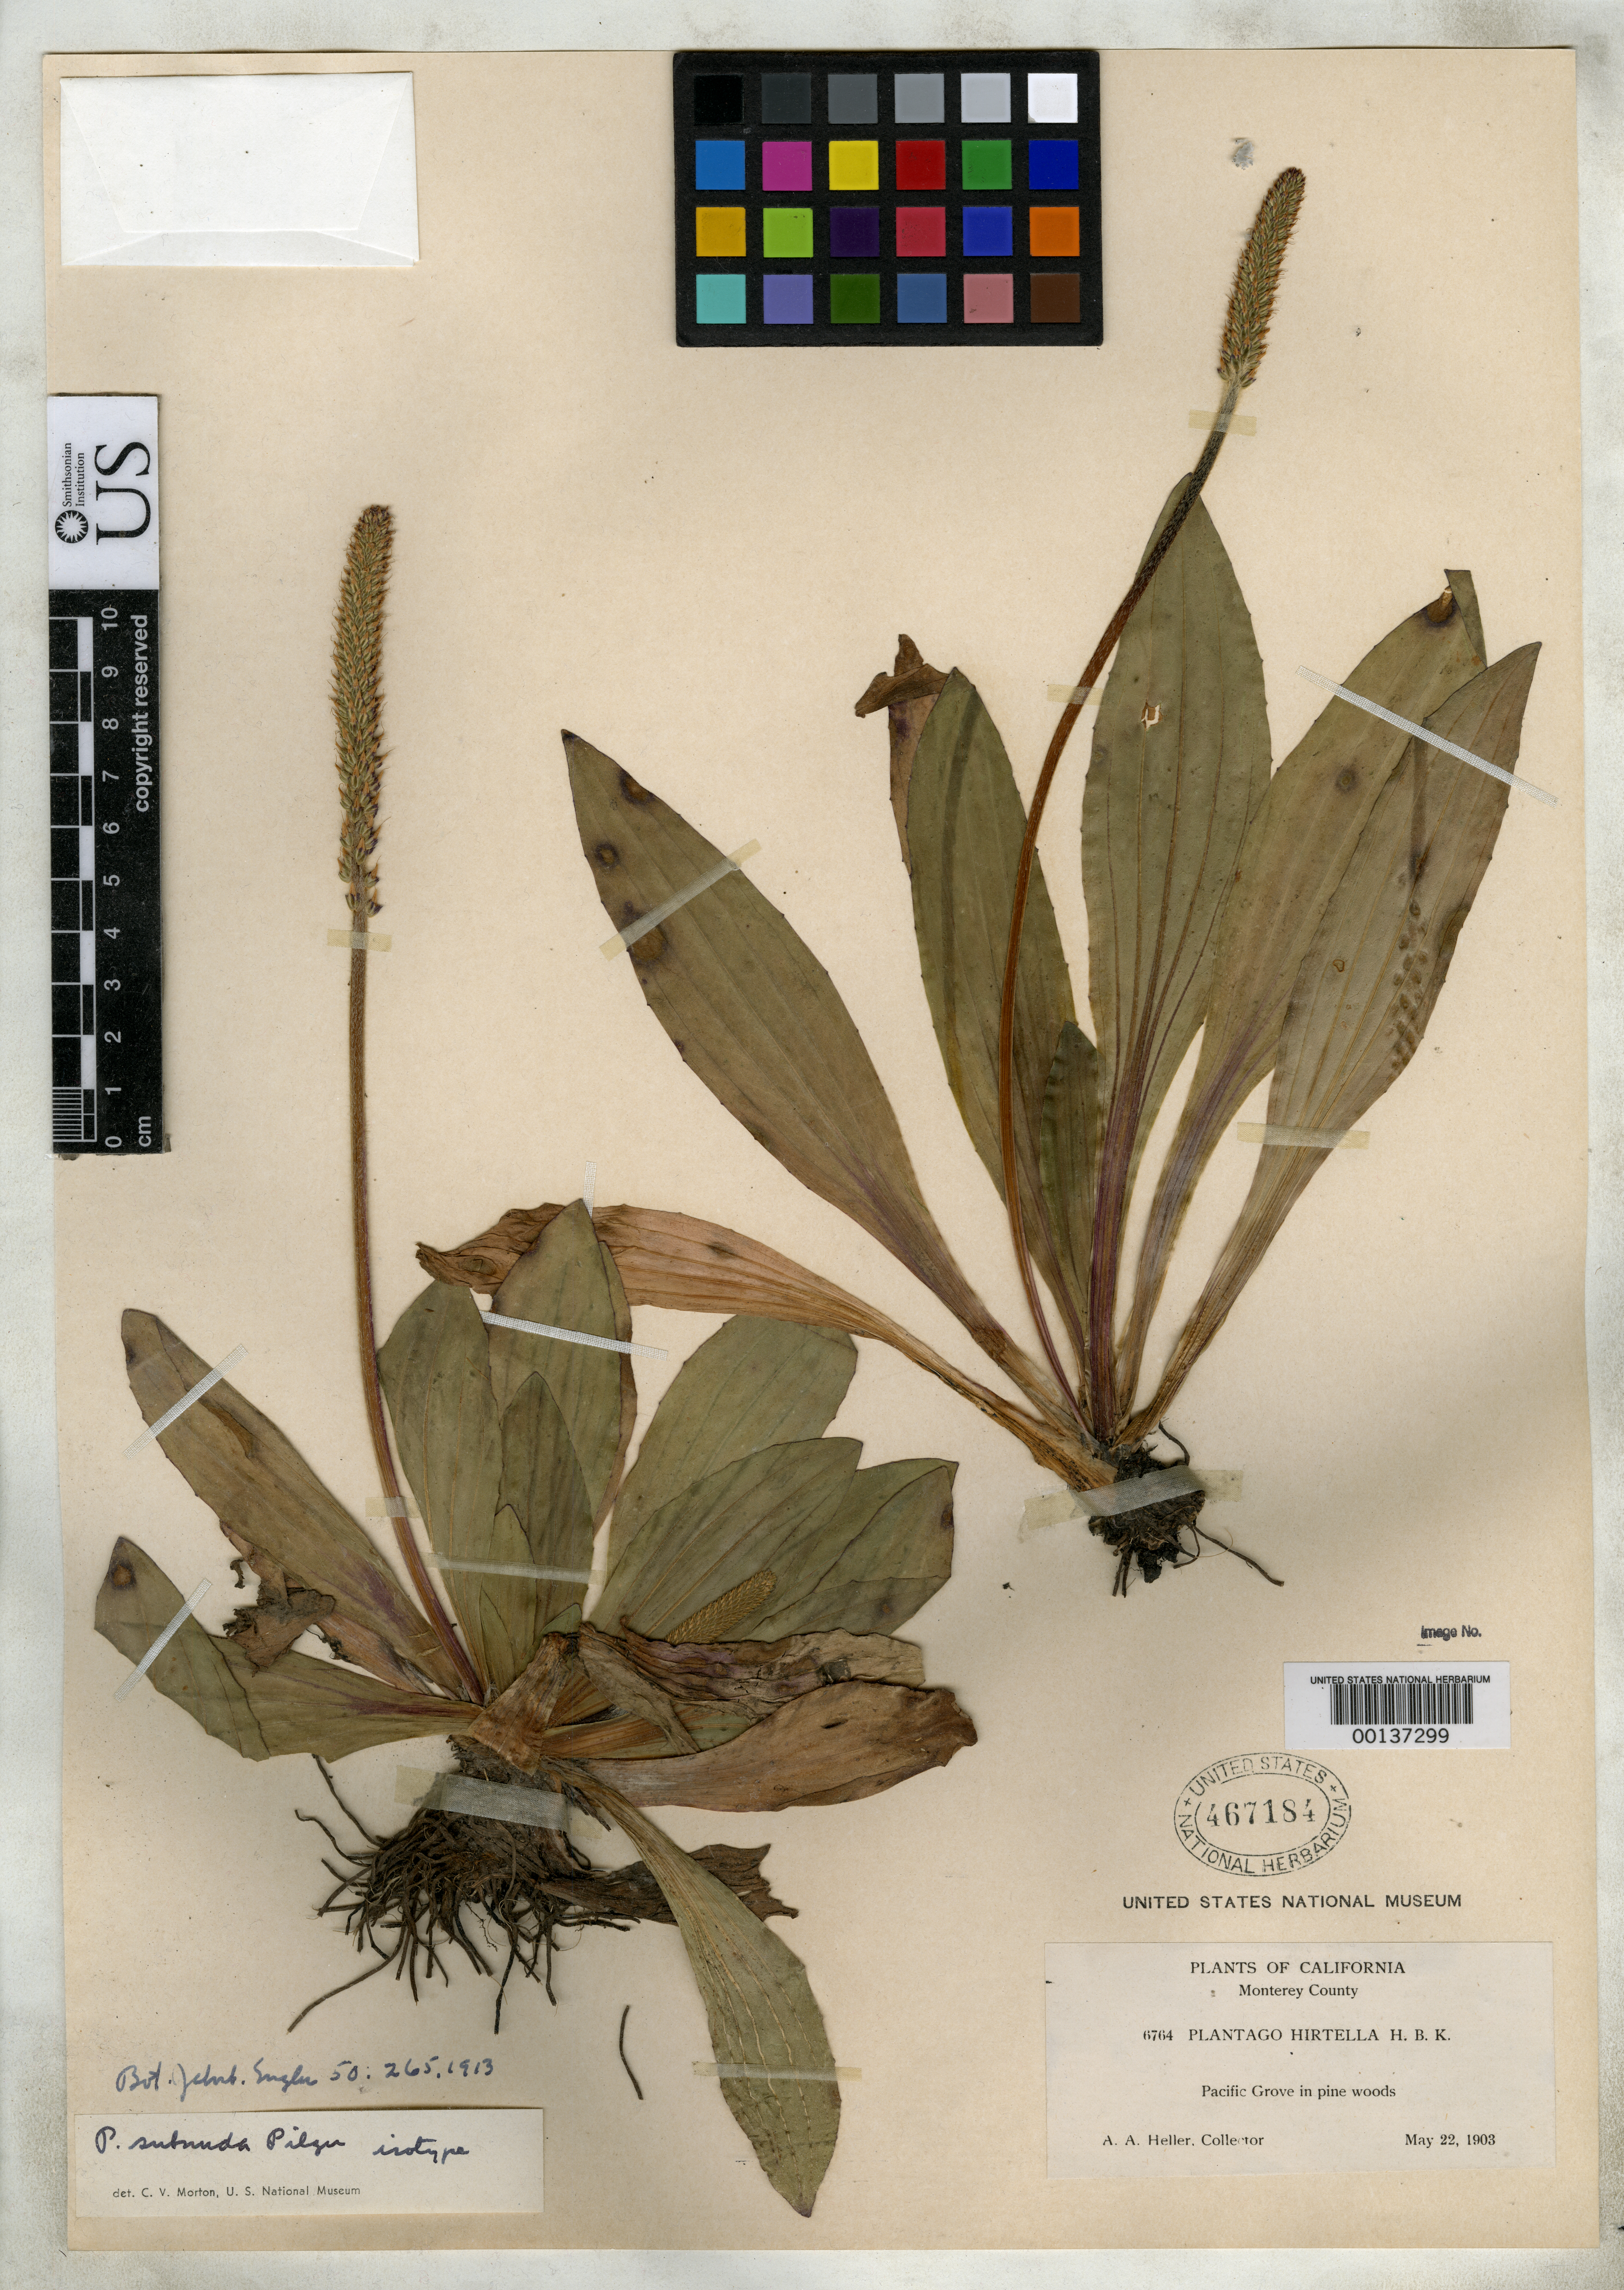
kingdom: Plantae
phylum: Tracheophyta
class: Magnoliopsida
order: Lamiales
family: Plantaginaceae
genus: Plantago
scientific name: Plantago subnuda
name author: Pilg.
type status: Type Fragment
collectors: A. A. Heller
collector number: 6764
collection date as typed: Mar 1903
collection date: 1903-03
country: United States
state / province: California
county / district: Monterey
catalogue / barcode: US 467184